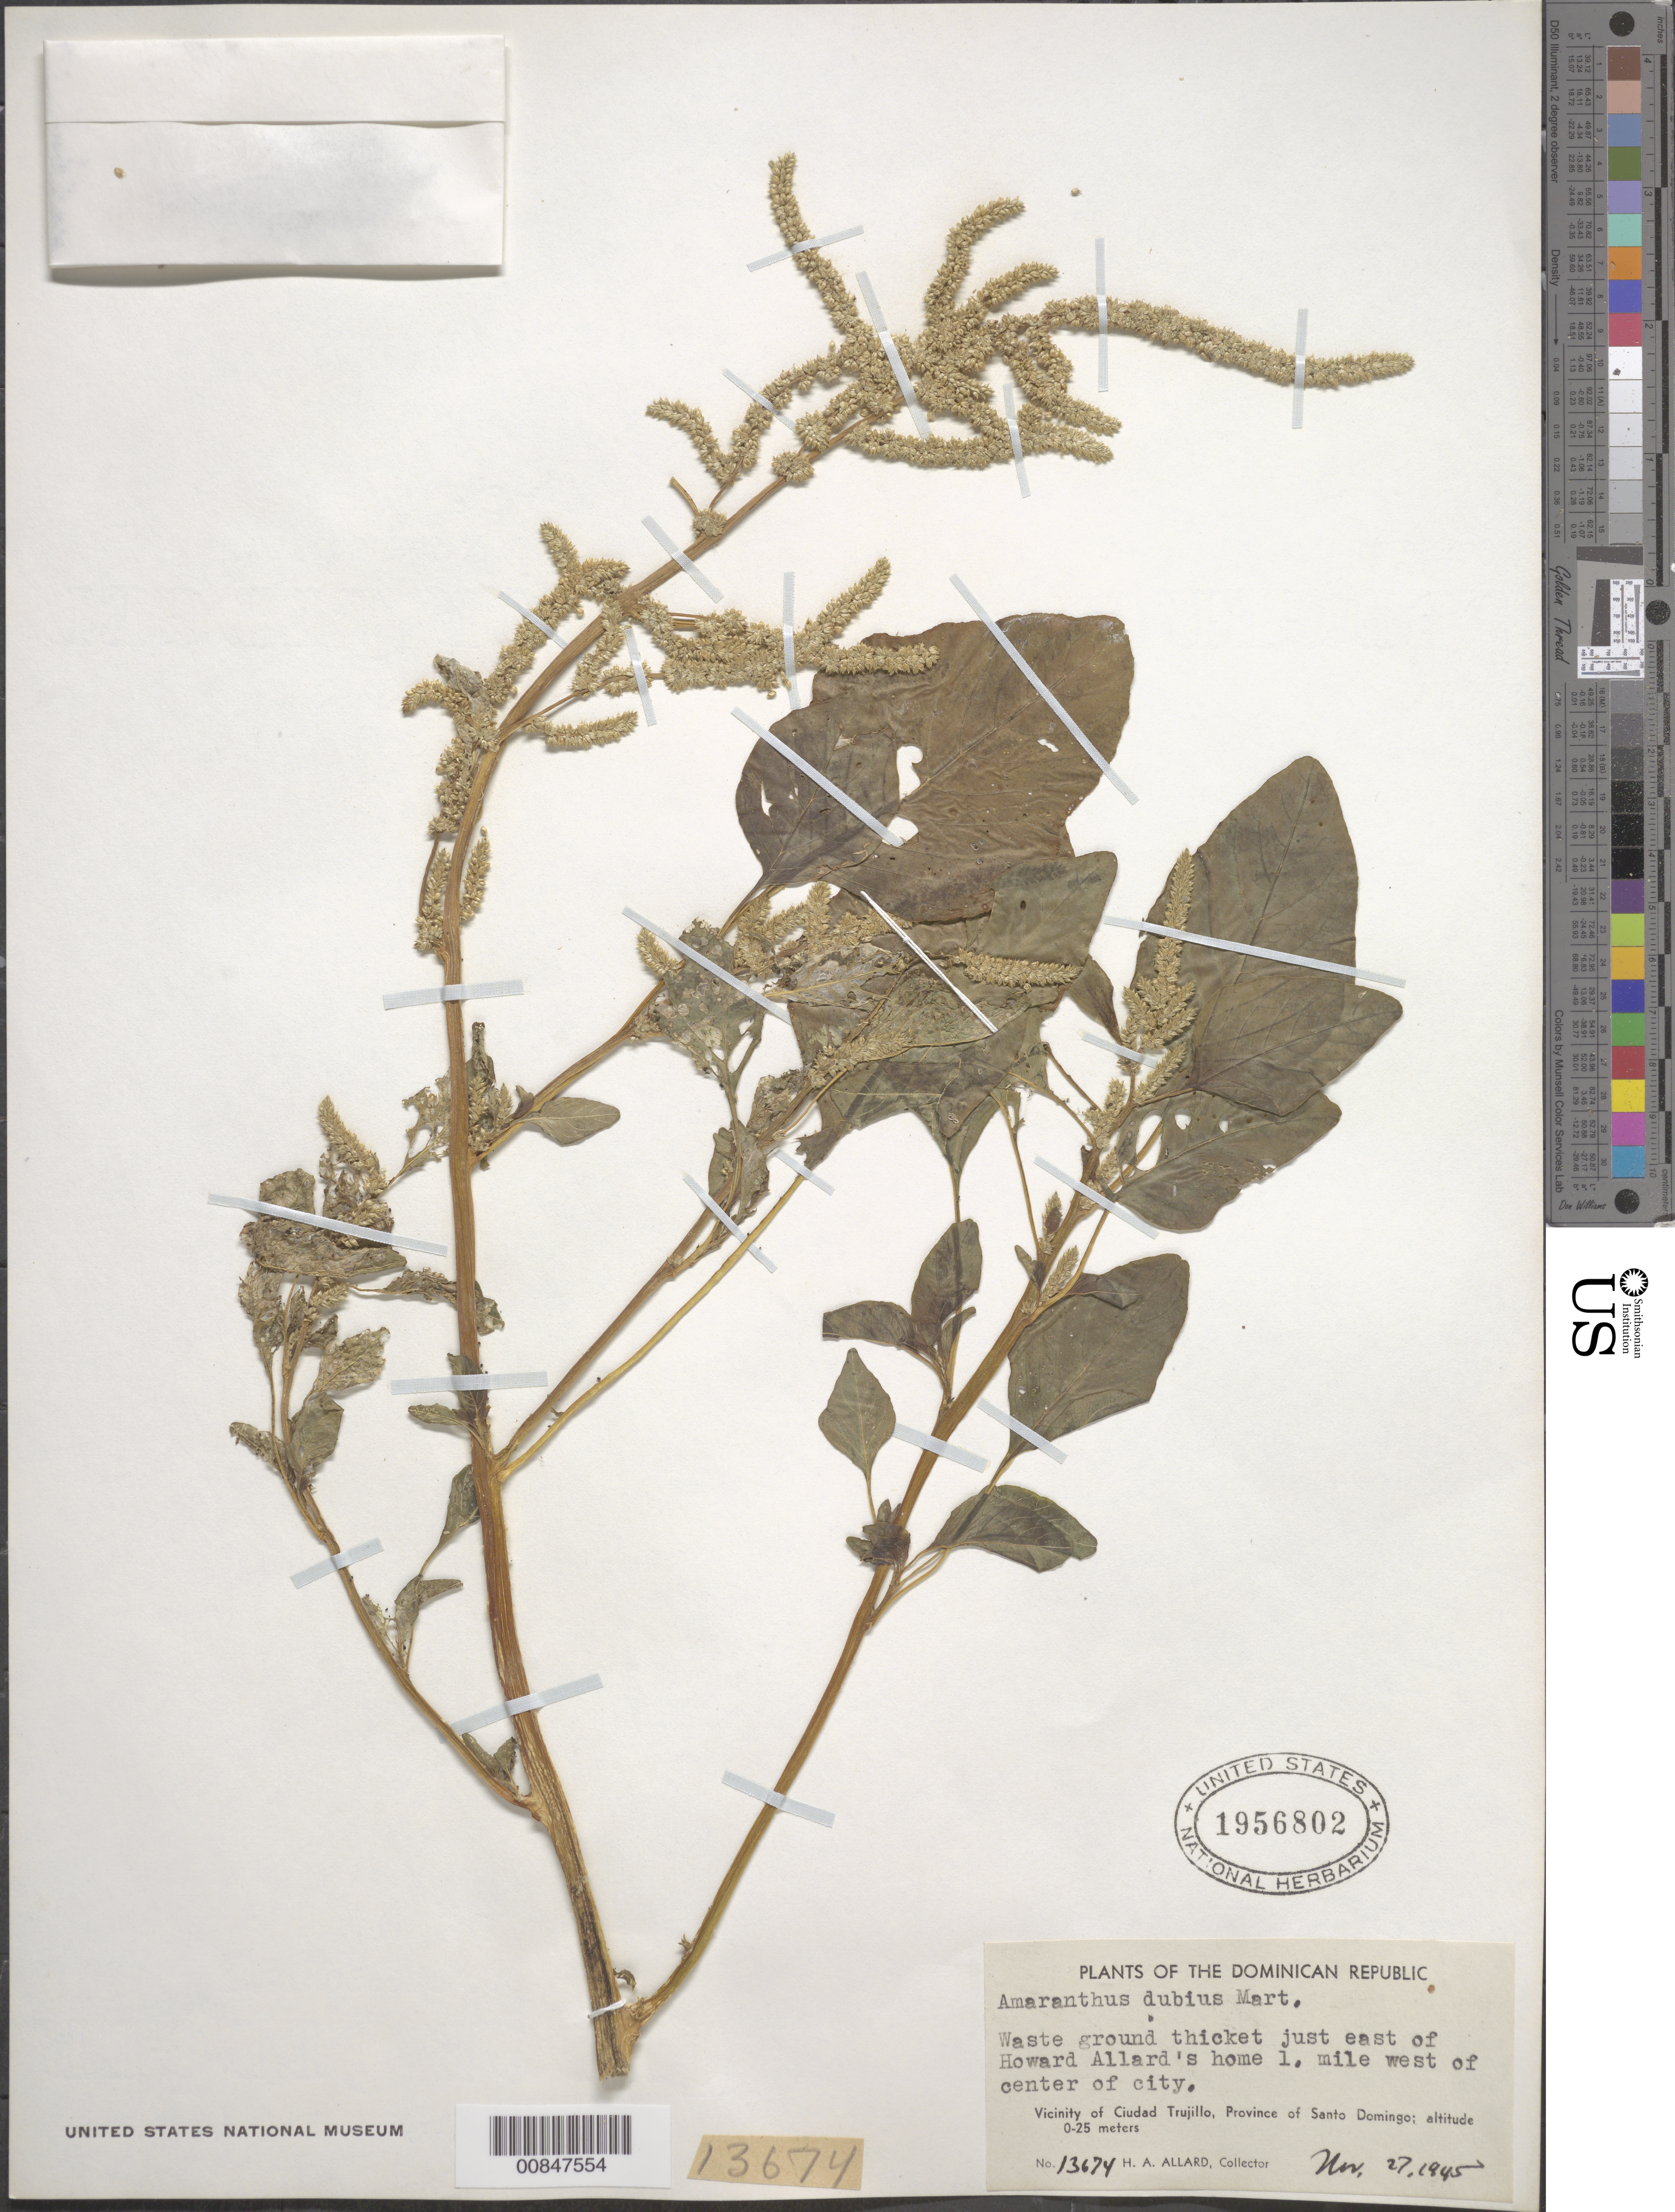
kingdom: Plantae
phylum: Tracheophyta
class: Magnoliopsida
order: Caryophyllales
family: Amaranthaceae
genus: Amaranthus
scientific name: Amaranthus dubius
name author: Mart. ex Thell.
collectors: H. A. Allard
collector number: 13674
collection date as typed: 27 Nov 1945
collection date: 1945-11-27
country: Dominican Republic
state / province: Distrito Nacional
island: Hispaniola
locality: Vicinity of Ciudad trujillo, Province of Santo Domingo (obsolete). Waste ground thicket just east of Howard Allard's home, 1 mi. W of center of city.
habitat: Waste ground thicket.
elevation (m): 0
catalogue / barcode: US 1956802